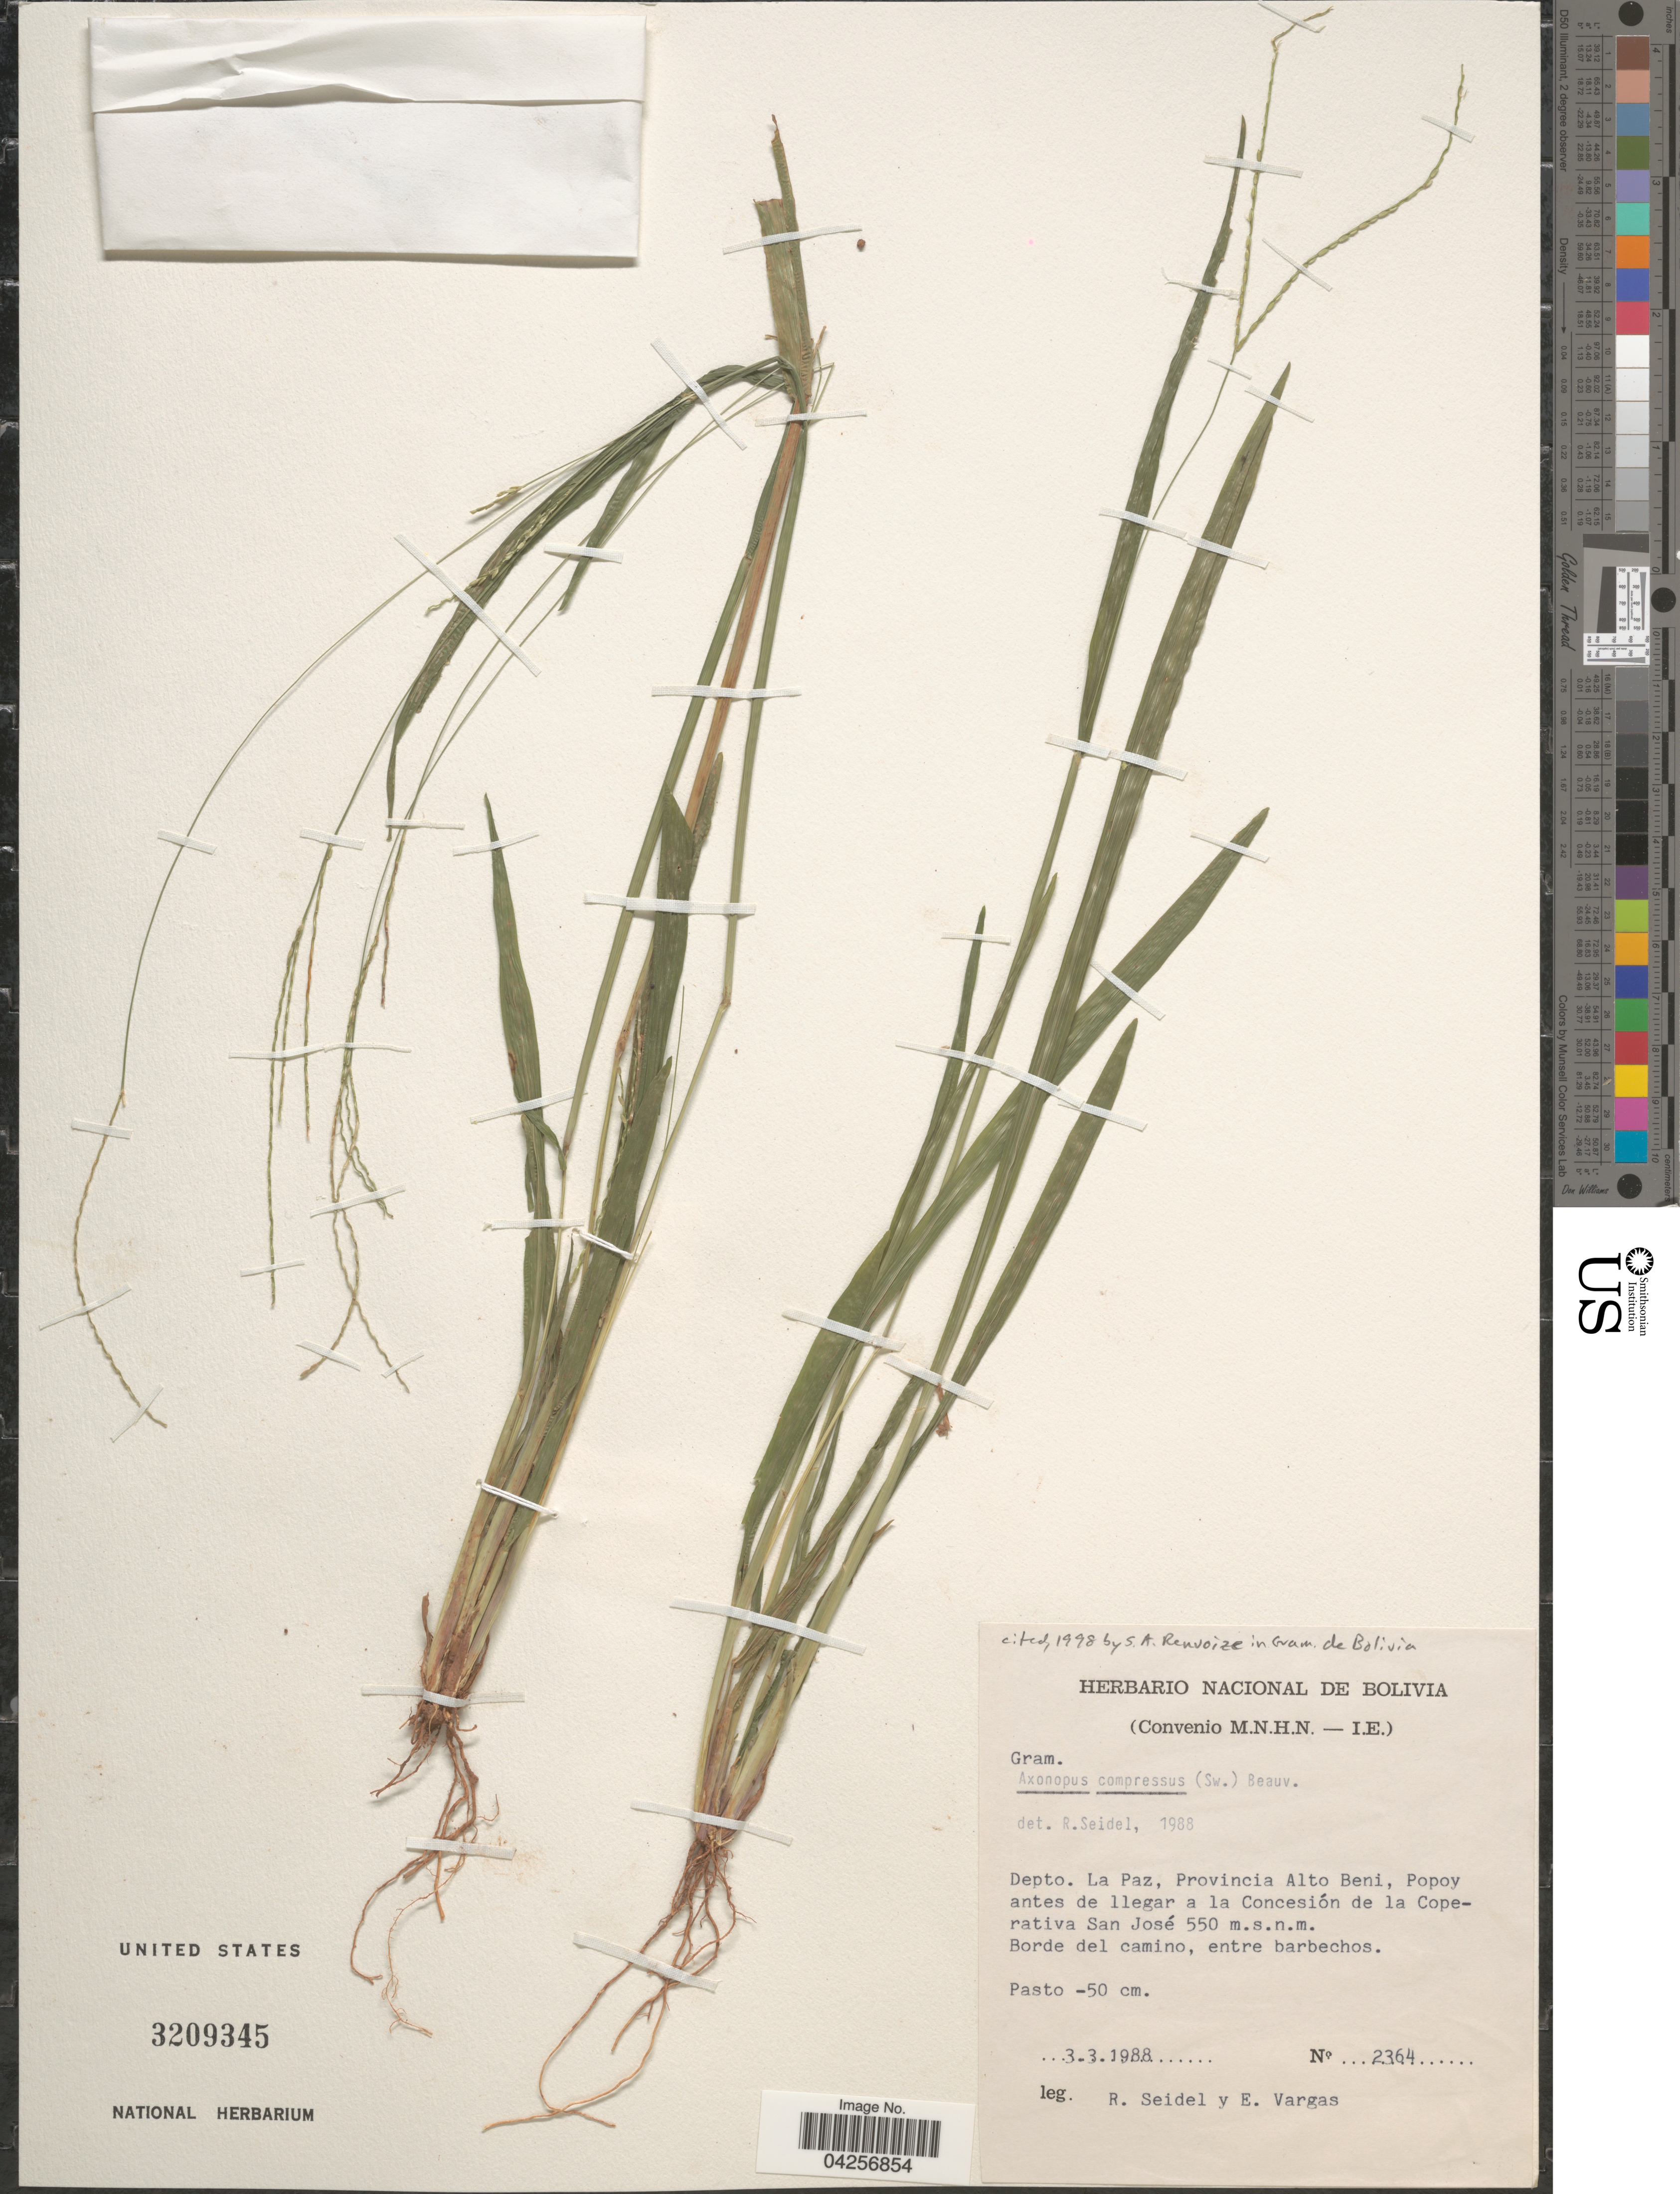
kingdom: Plantae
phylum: Tracheophyta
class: Liliopsida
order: Poales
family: Poaceae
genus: Axonopus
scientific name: Axonopus cuatrecasasii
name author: G.A. Black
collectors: R. Seidel & E. Vargas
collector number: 2364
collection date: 1988-03-03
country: Bolivia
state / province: La Paz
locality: Depto. La Paz, Provincia Alto Beni, Popoy antes de llegar a la Consesión de la Coperativa San José.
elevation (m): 550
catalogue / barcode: US 3209345